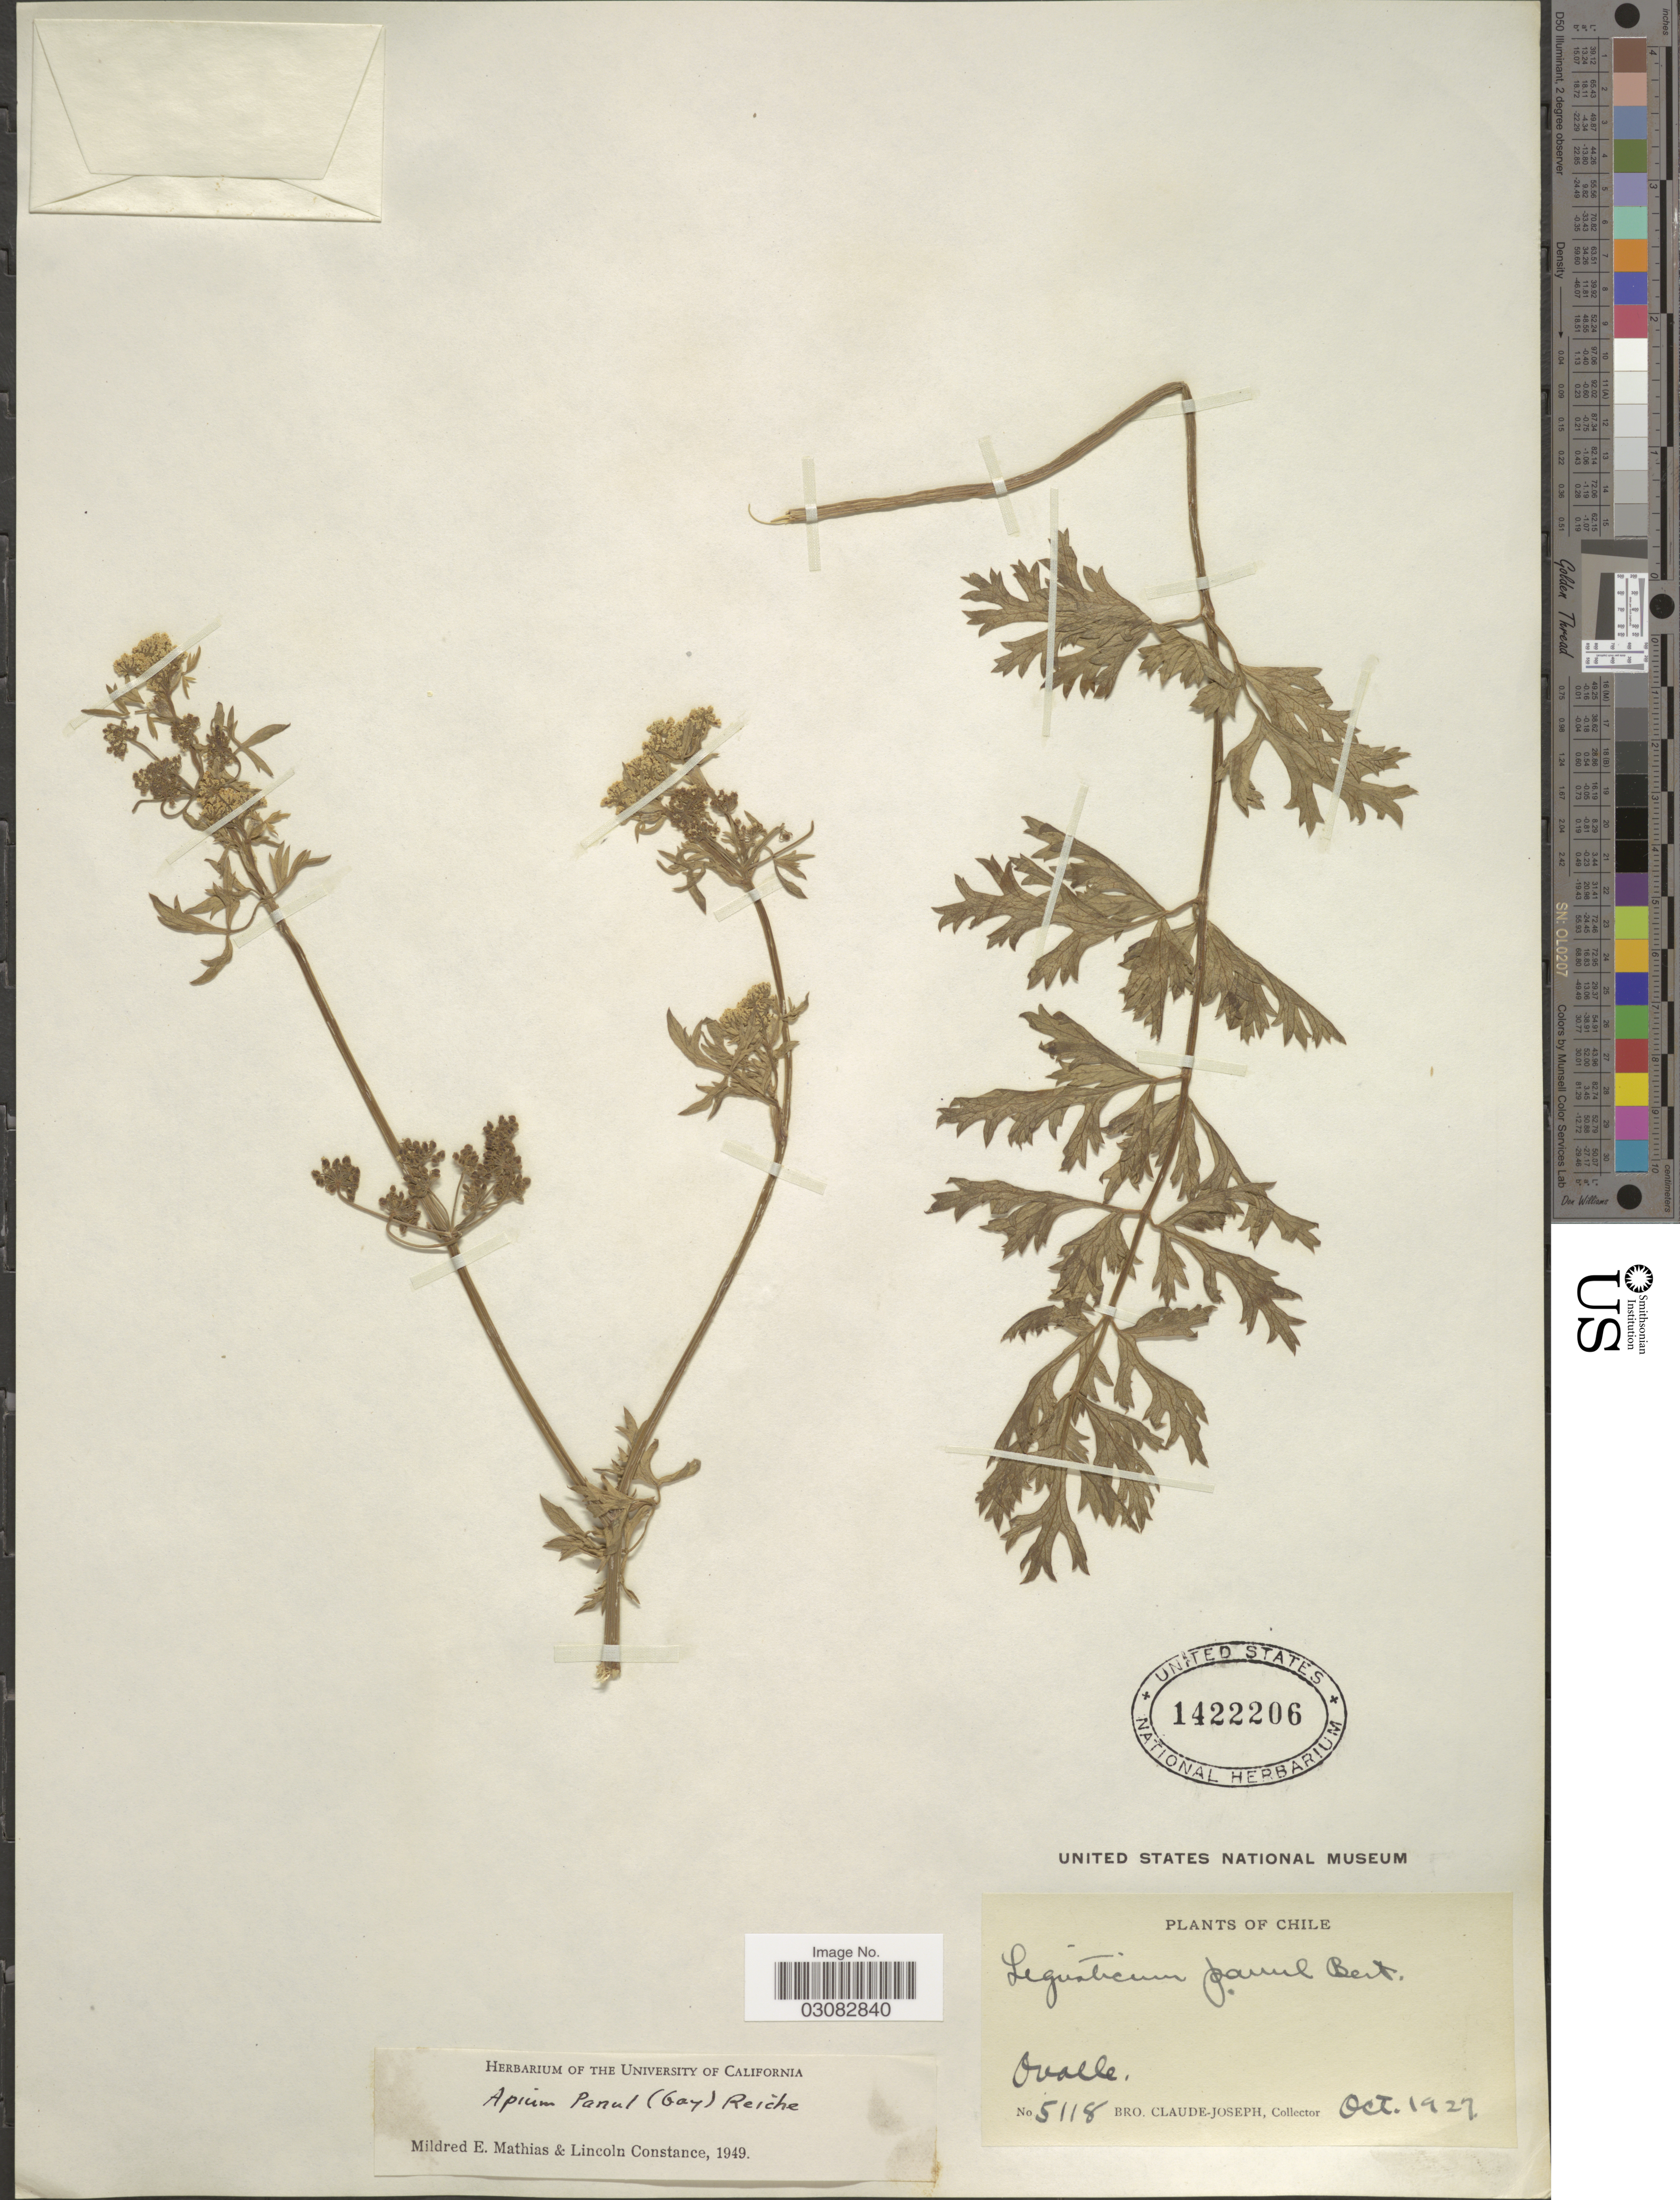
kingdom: Plantae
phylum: Tracheophyta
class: Magnoliopsida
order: Apiales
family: Apiaceae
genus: Apium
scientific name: Apium panul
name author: Reiche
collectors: Bro. Claude-Joseph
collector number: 5118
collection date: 1927-10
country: Chile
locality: Ovalle.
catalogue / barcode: US 1422206